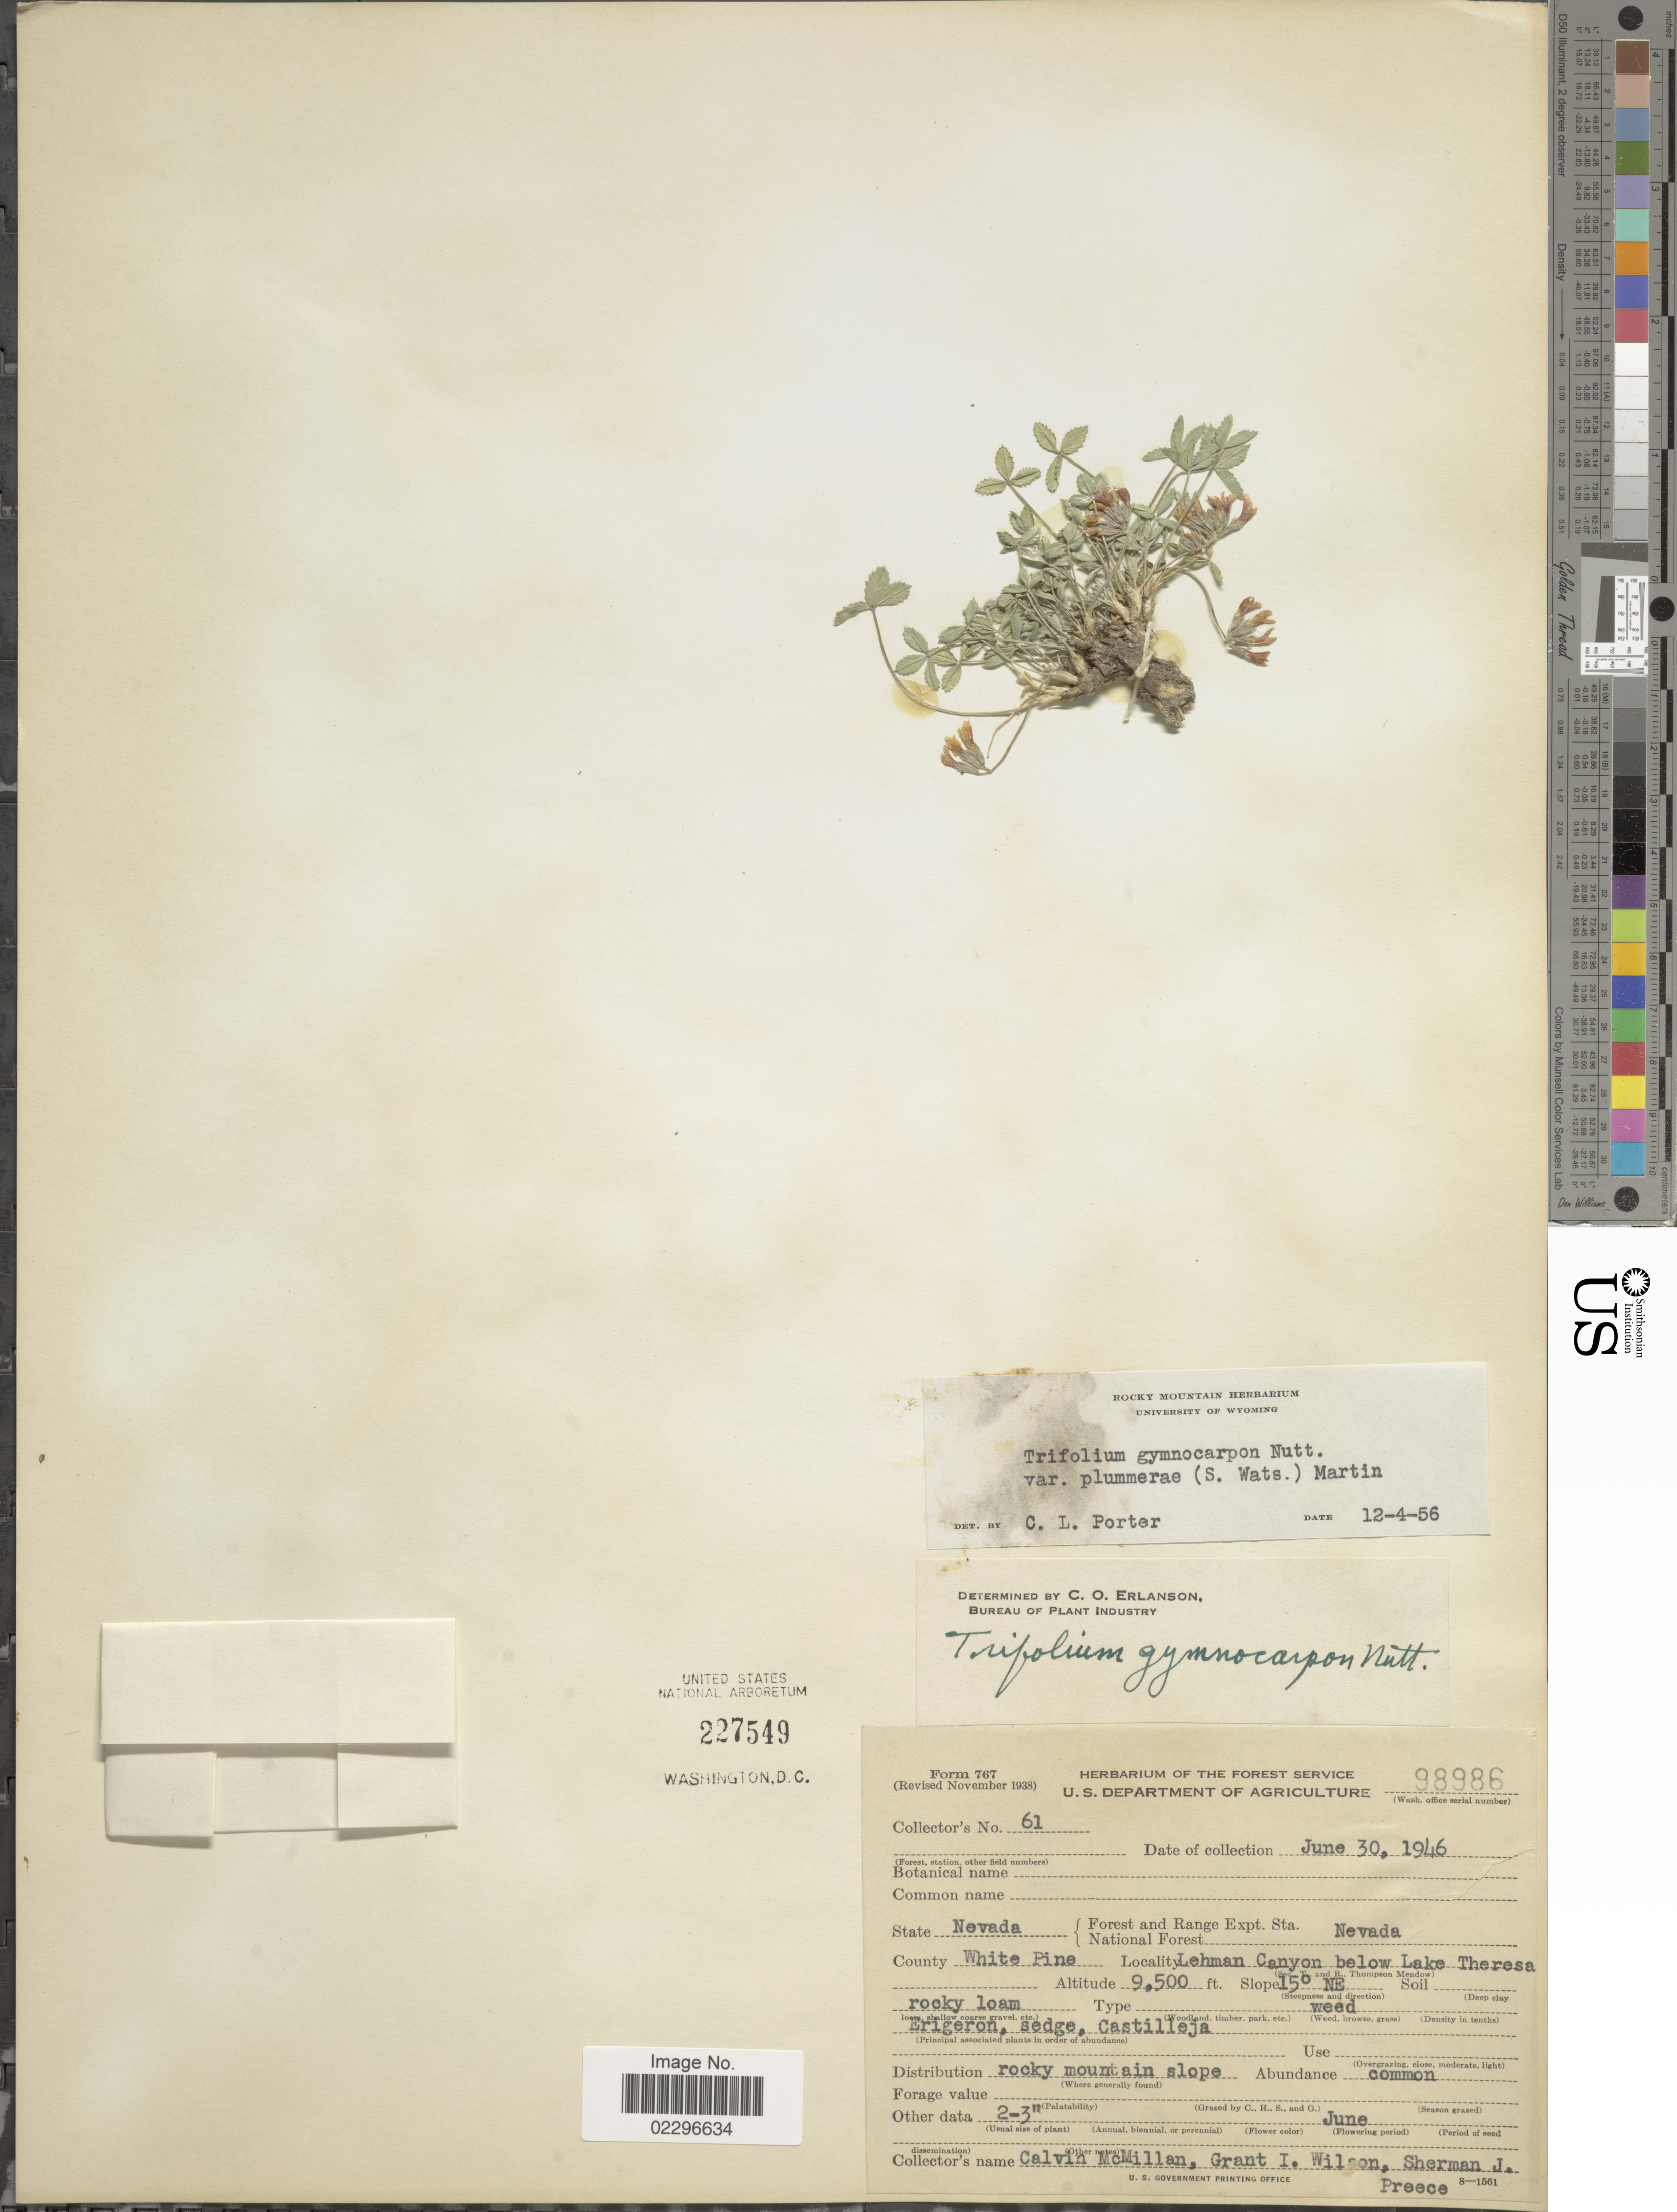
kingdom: Plantae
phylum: Tracheophyta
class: Magnoliopsida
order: Fabales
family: Fabaceae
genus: Trifolium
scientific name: Trifolium gymnocarpon var. plummerae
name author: (S. Watson) J.S. Martin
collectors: C. McMillan, G. Wilson & S. J. Preece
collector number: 61/98986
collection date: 1946-06-30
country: United States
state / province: Nevada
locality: White Pine County. Lehman Canyon below Lake Theresa.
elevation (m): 2896